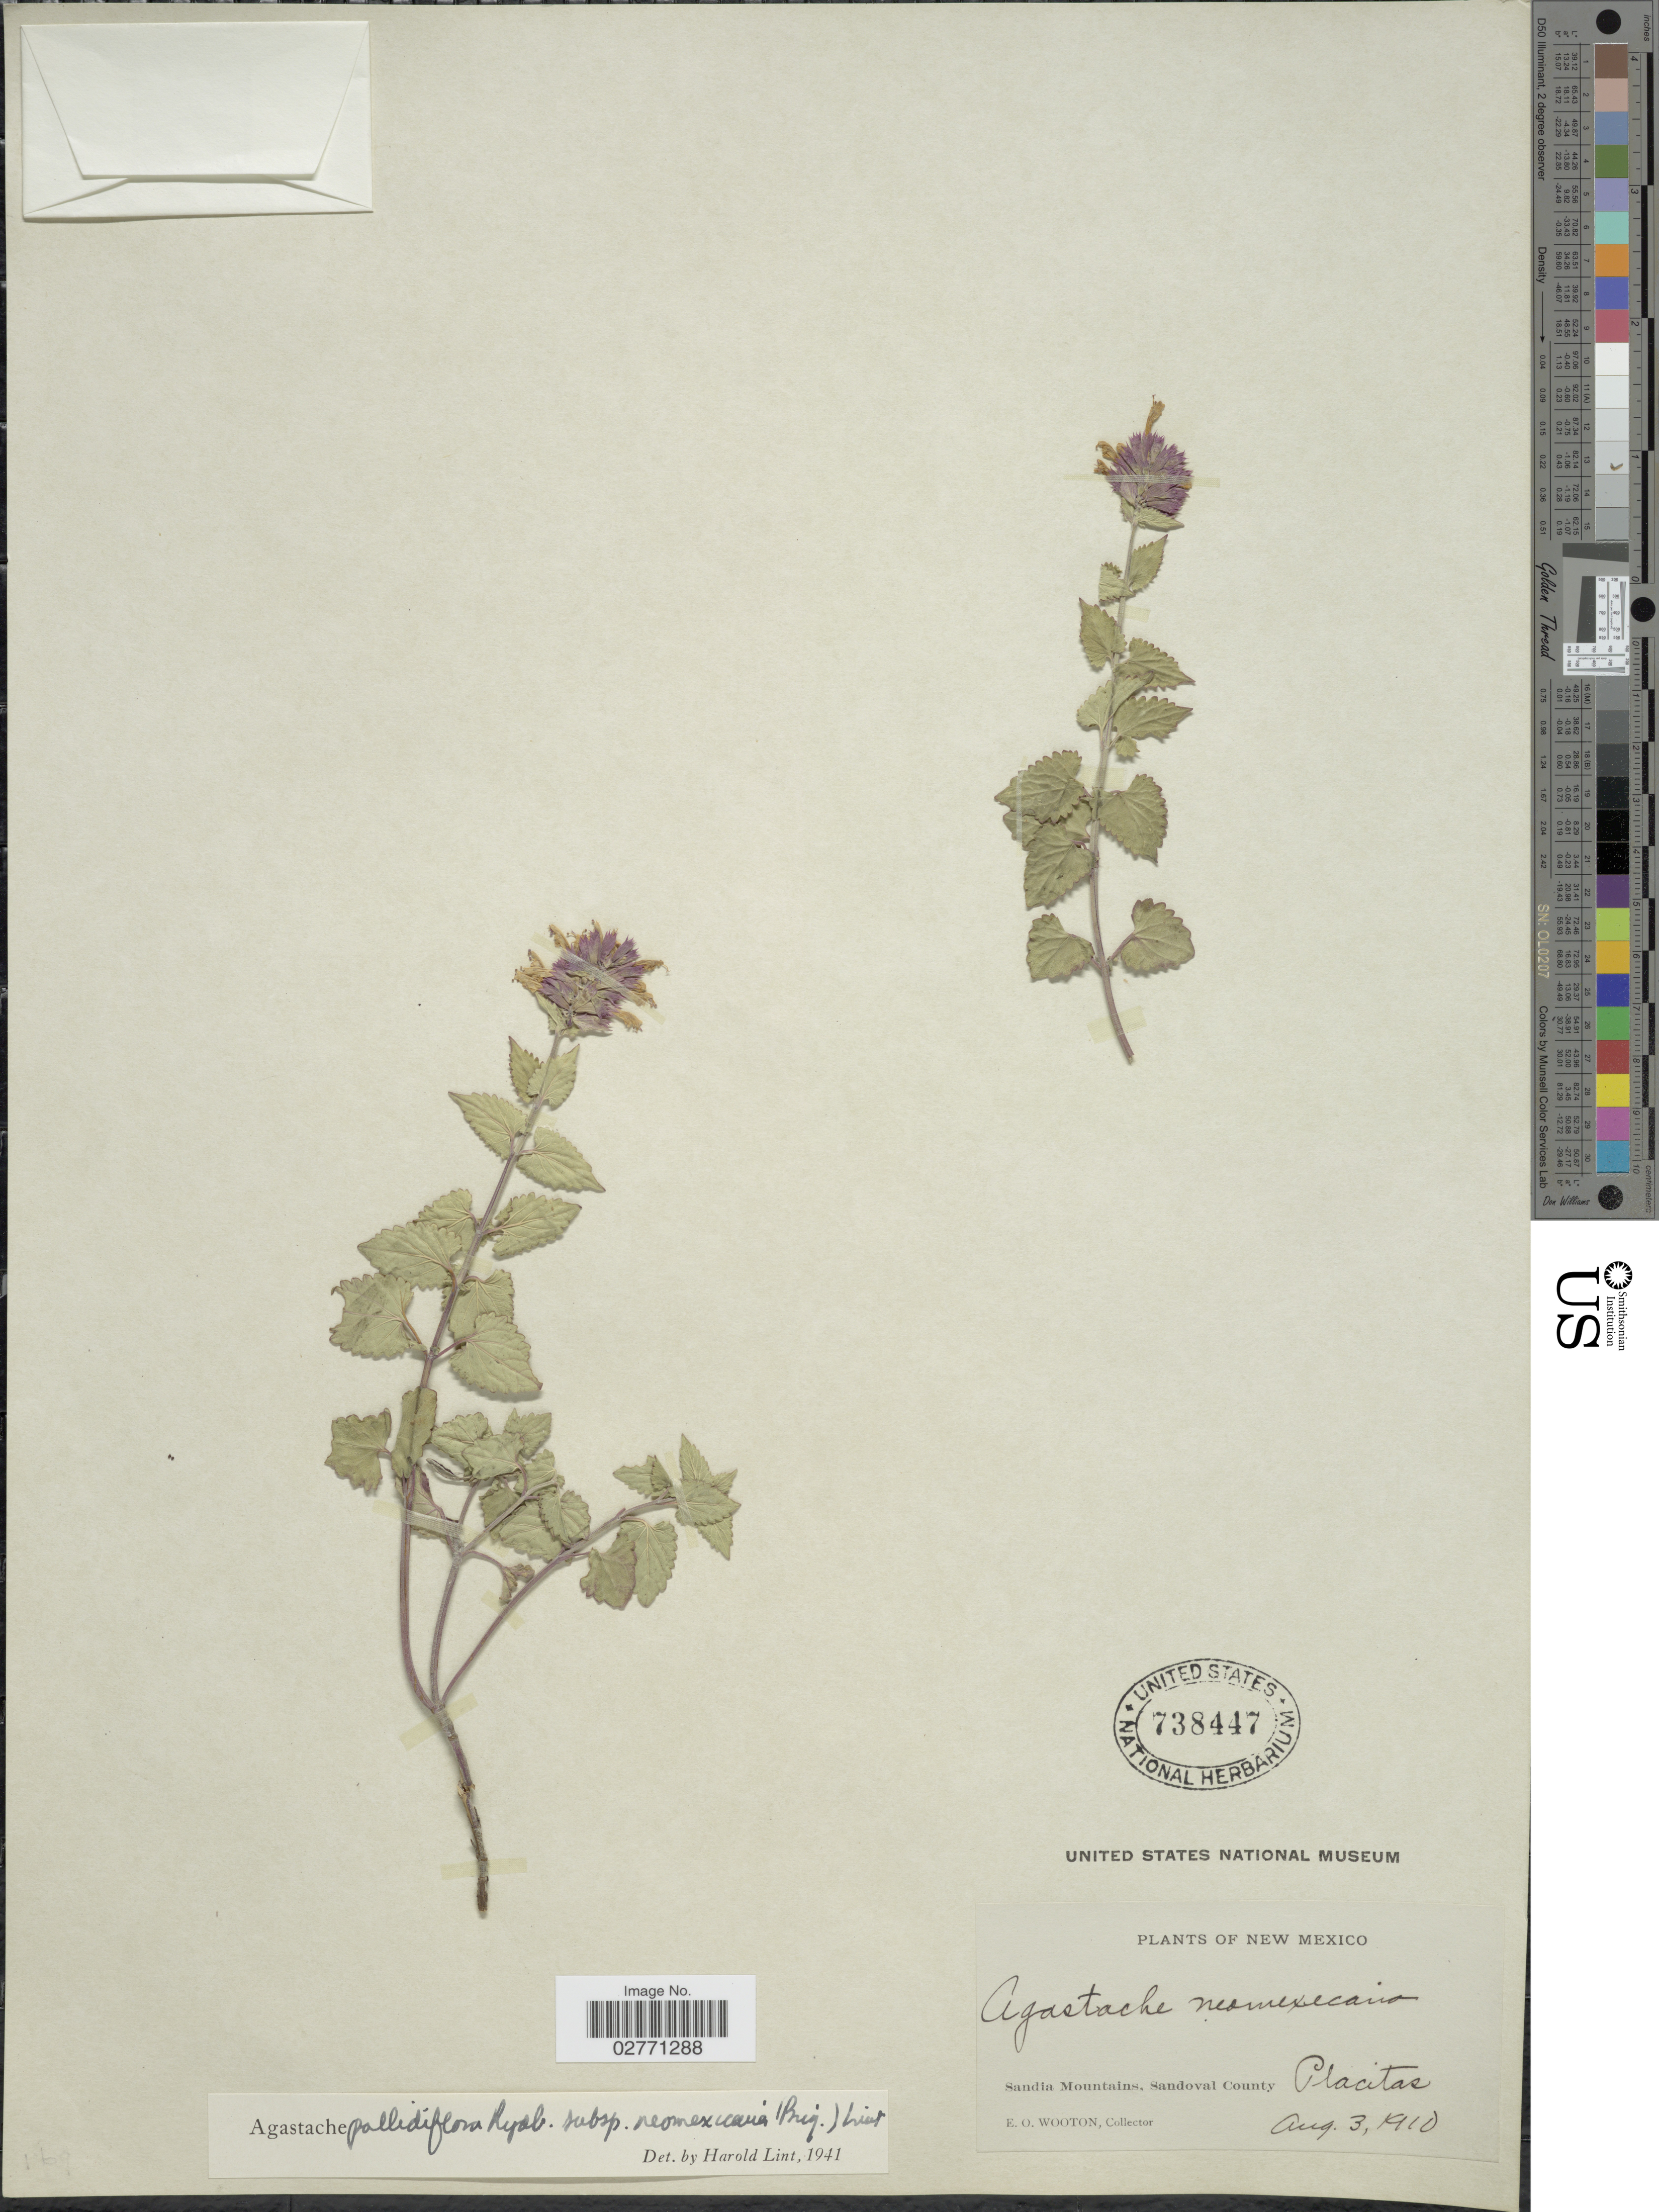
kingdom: Plantae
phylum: Tracheophyta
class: Magnoliopsida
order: Lamiales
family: Lamiaceae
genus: Agastache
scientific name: Agastache pallidiflora subsp. neomexicana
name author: (Briq.) Lint & Epling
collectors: E. O. Wooton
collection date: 1910-08-03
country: United States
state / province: New Mexico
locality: Sandia Mountains, Sandoval County. Placitas.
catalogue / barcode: US 738447